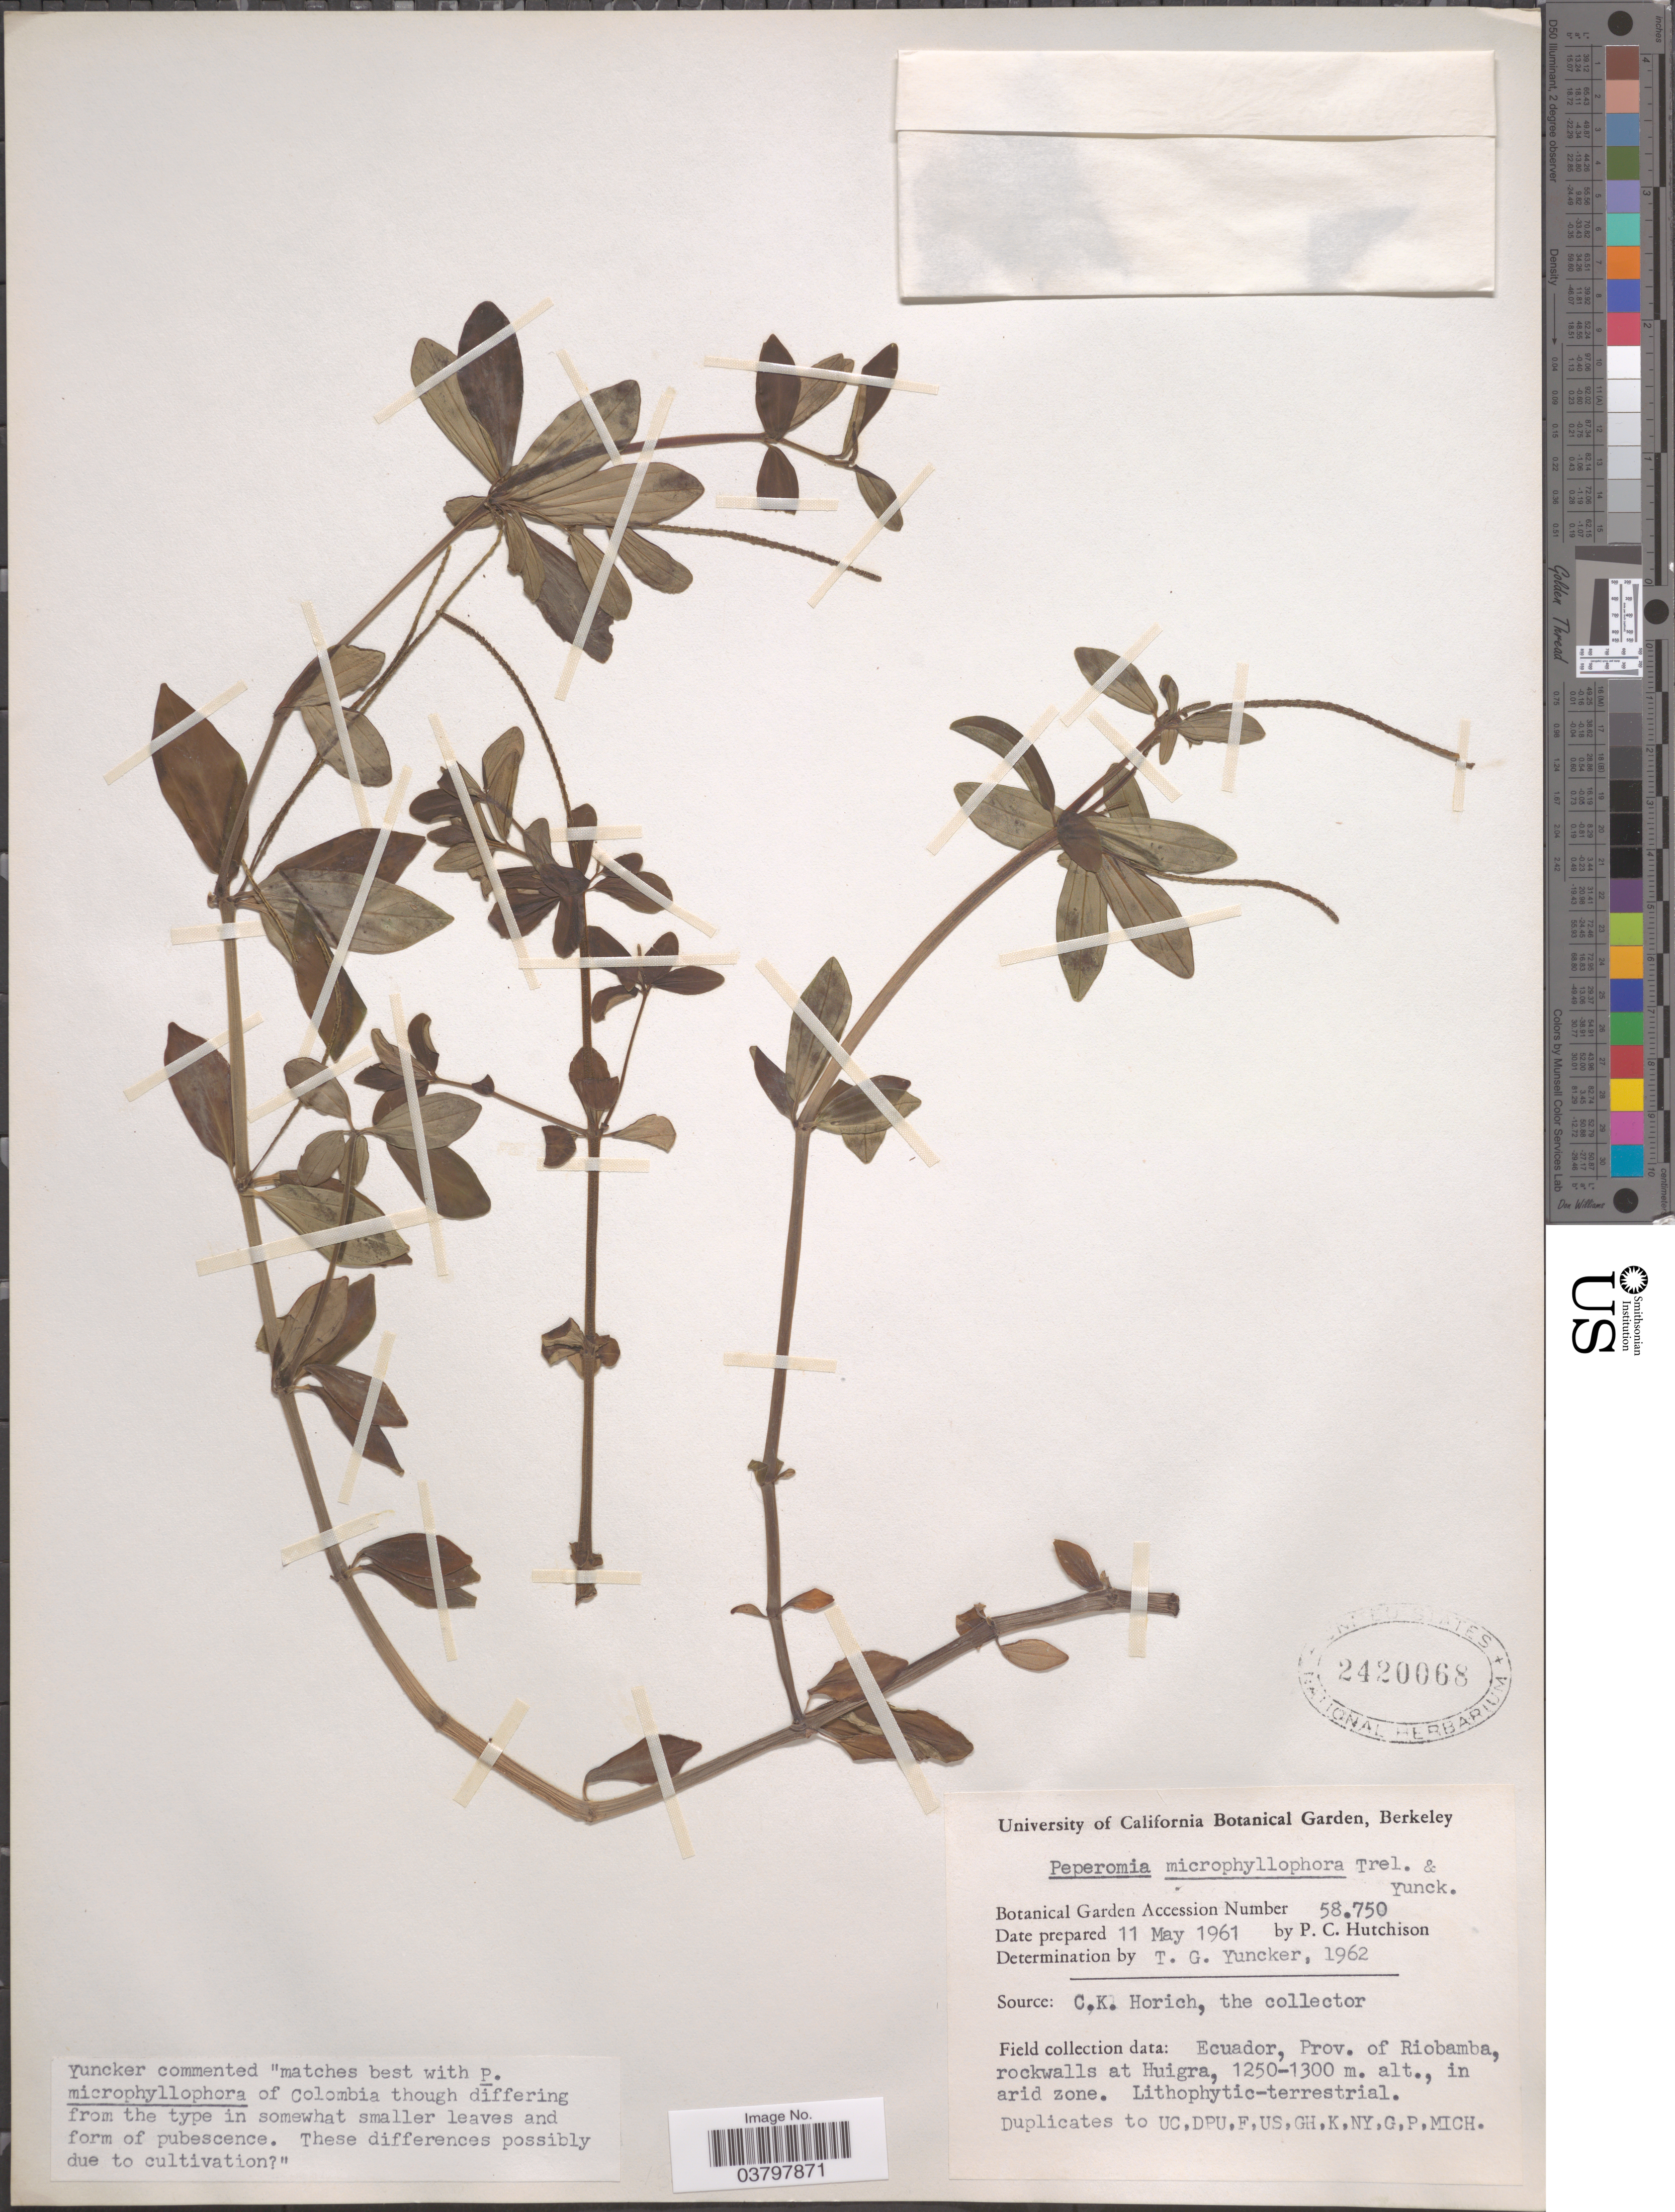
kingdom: Plantae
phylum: Tracheophyta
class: Magnoliopsida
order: Piperales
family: Piperaceae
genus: Peperomia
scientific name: Peperomia microphyllophora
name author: Trel. & Yunck.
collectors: P. C. Hutchison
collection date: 1961-05-11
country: United States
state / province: California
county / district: Alameda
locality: University of California Botanical Garden, Berkeley.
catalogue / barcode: US 2420068